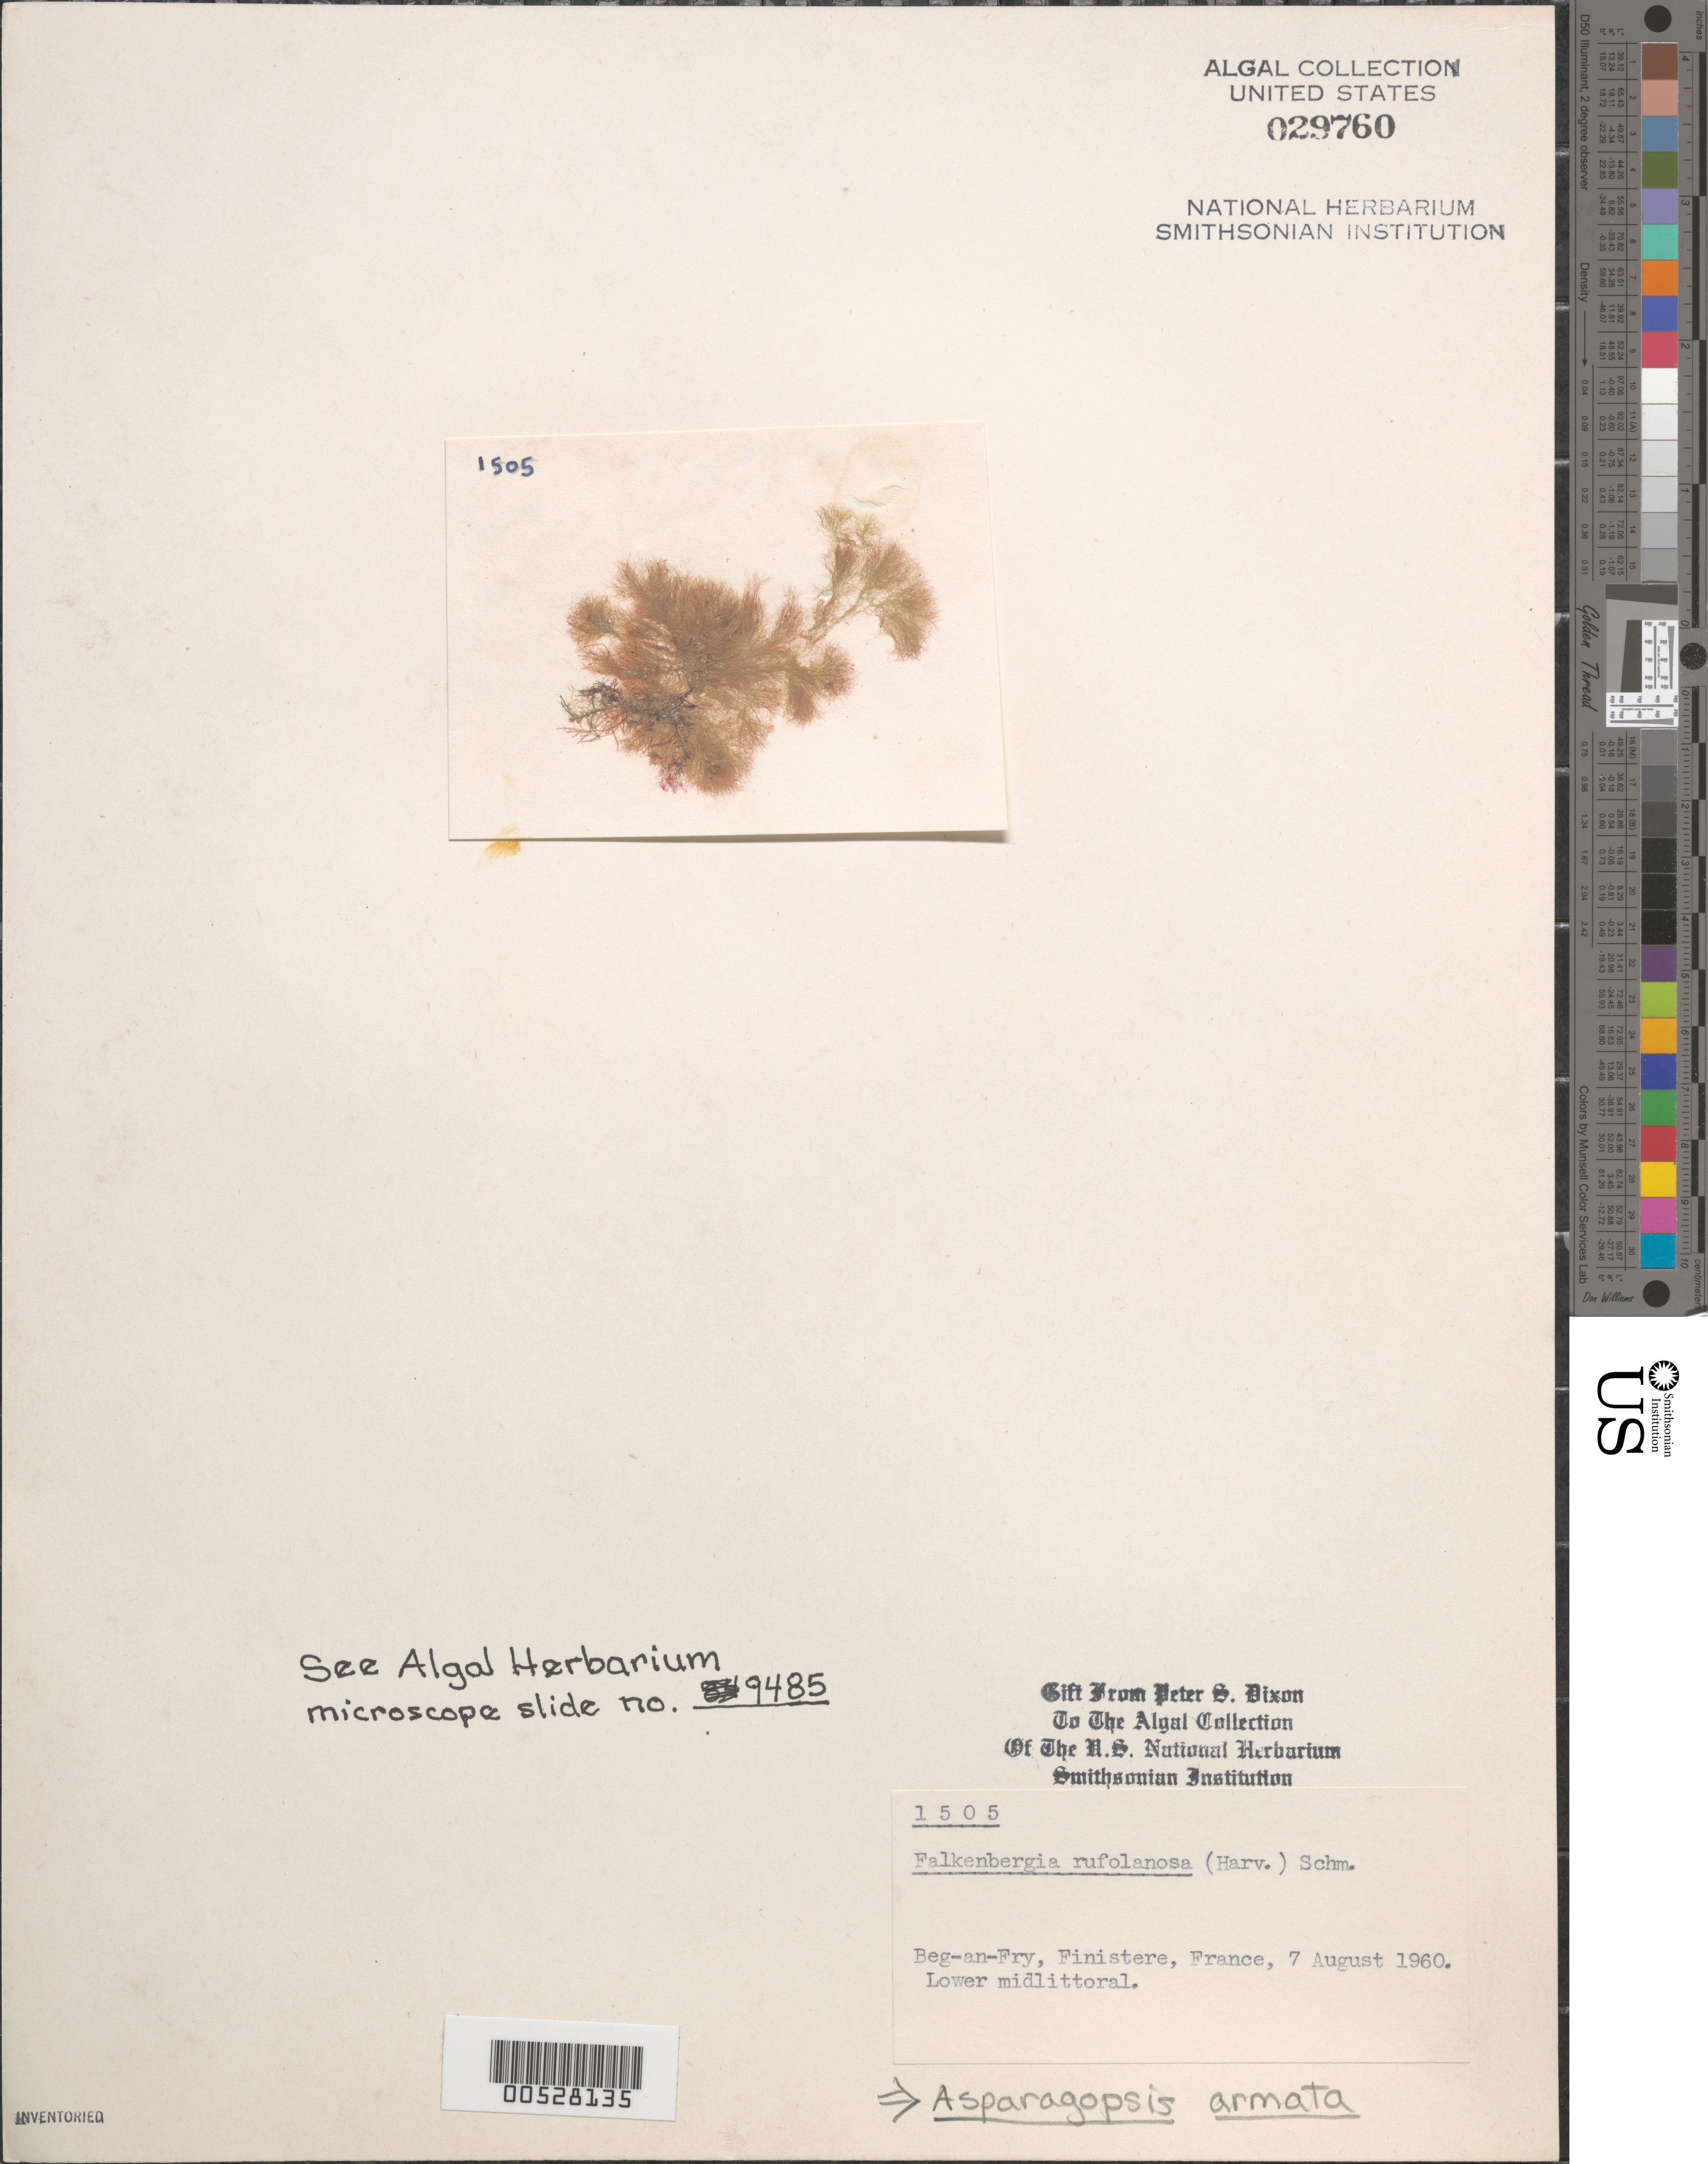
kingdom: Plantae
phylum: Rhodophyta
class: Florideophyceae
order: Bonnemaisoniales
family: Bonnemaisoniaceae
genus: Asparagopsis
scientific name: Asparagopsis armata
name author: Harv.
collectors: P. S. Dixon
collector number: PSD 1505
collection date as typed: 07 Aug 1960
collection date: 1960-08-07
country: France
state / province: Bretagne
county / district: Finistère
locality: Beg-an-Fry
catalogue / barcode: US 29760